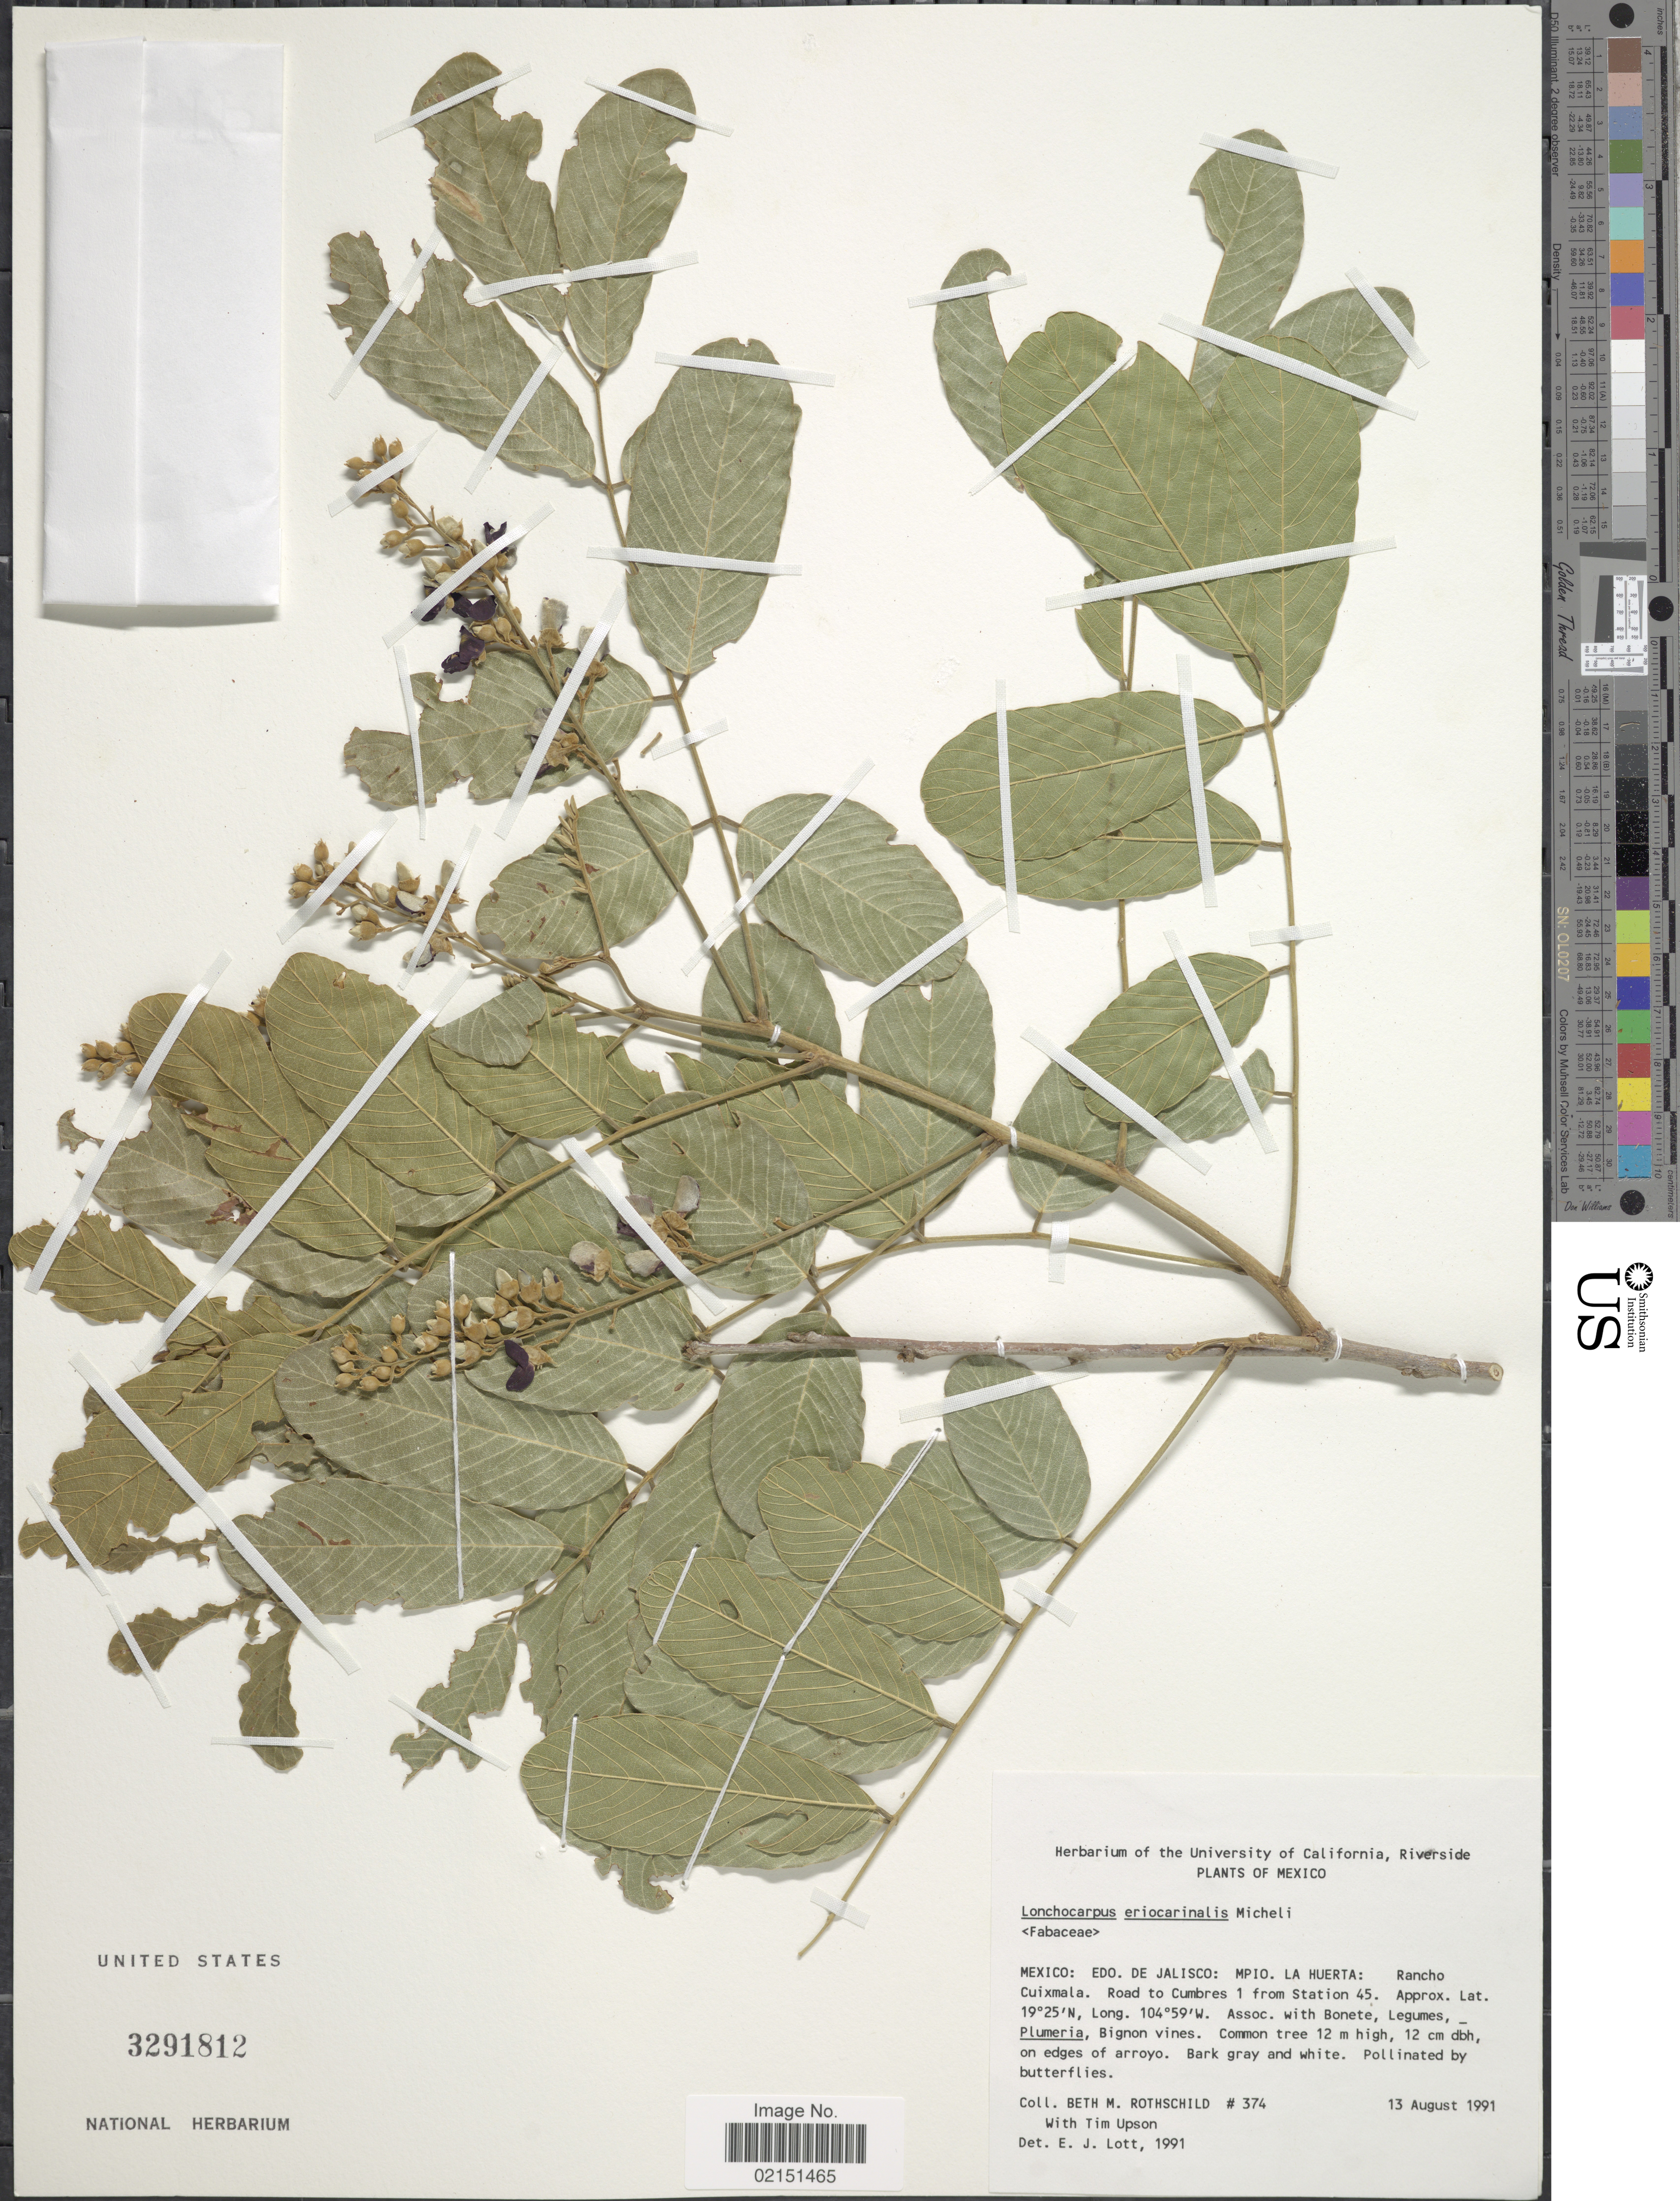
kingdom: Plantae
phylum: Tracheophyta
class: Magnoliopsida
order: Fabales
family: Fabaceae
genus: Lonchocarpus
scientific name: Lonchocarpus eriocarinalis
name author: Micheli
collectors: B. Rothschild & T. Upson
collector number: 374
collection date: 1991-08-13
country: Mexico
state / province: Jalisco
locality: Mexico: Edo. de Jalisco: Mpio. la Huerta: Rancho Cuixmala. Road to Cumbres 1 from Station 45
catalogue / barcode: US 3291812